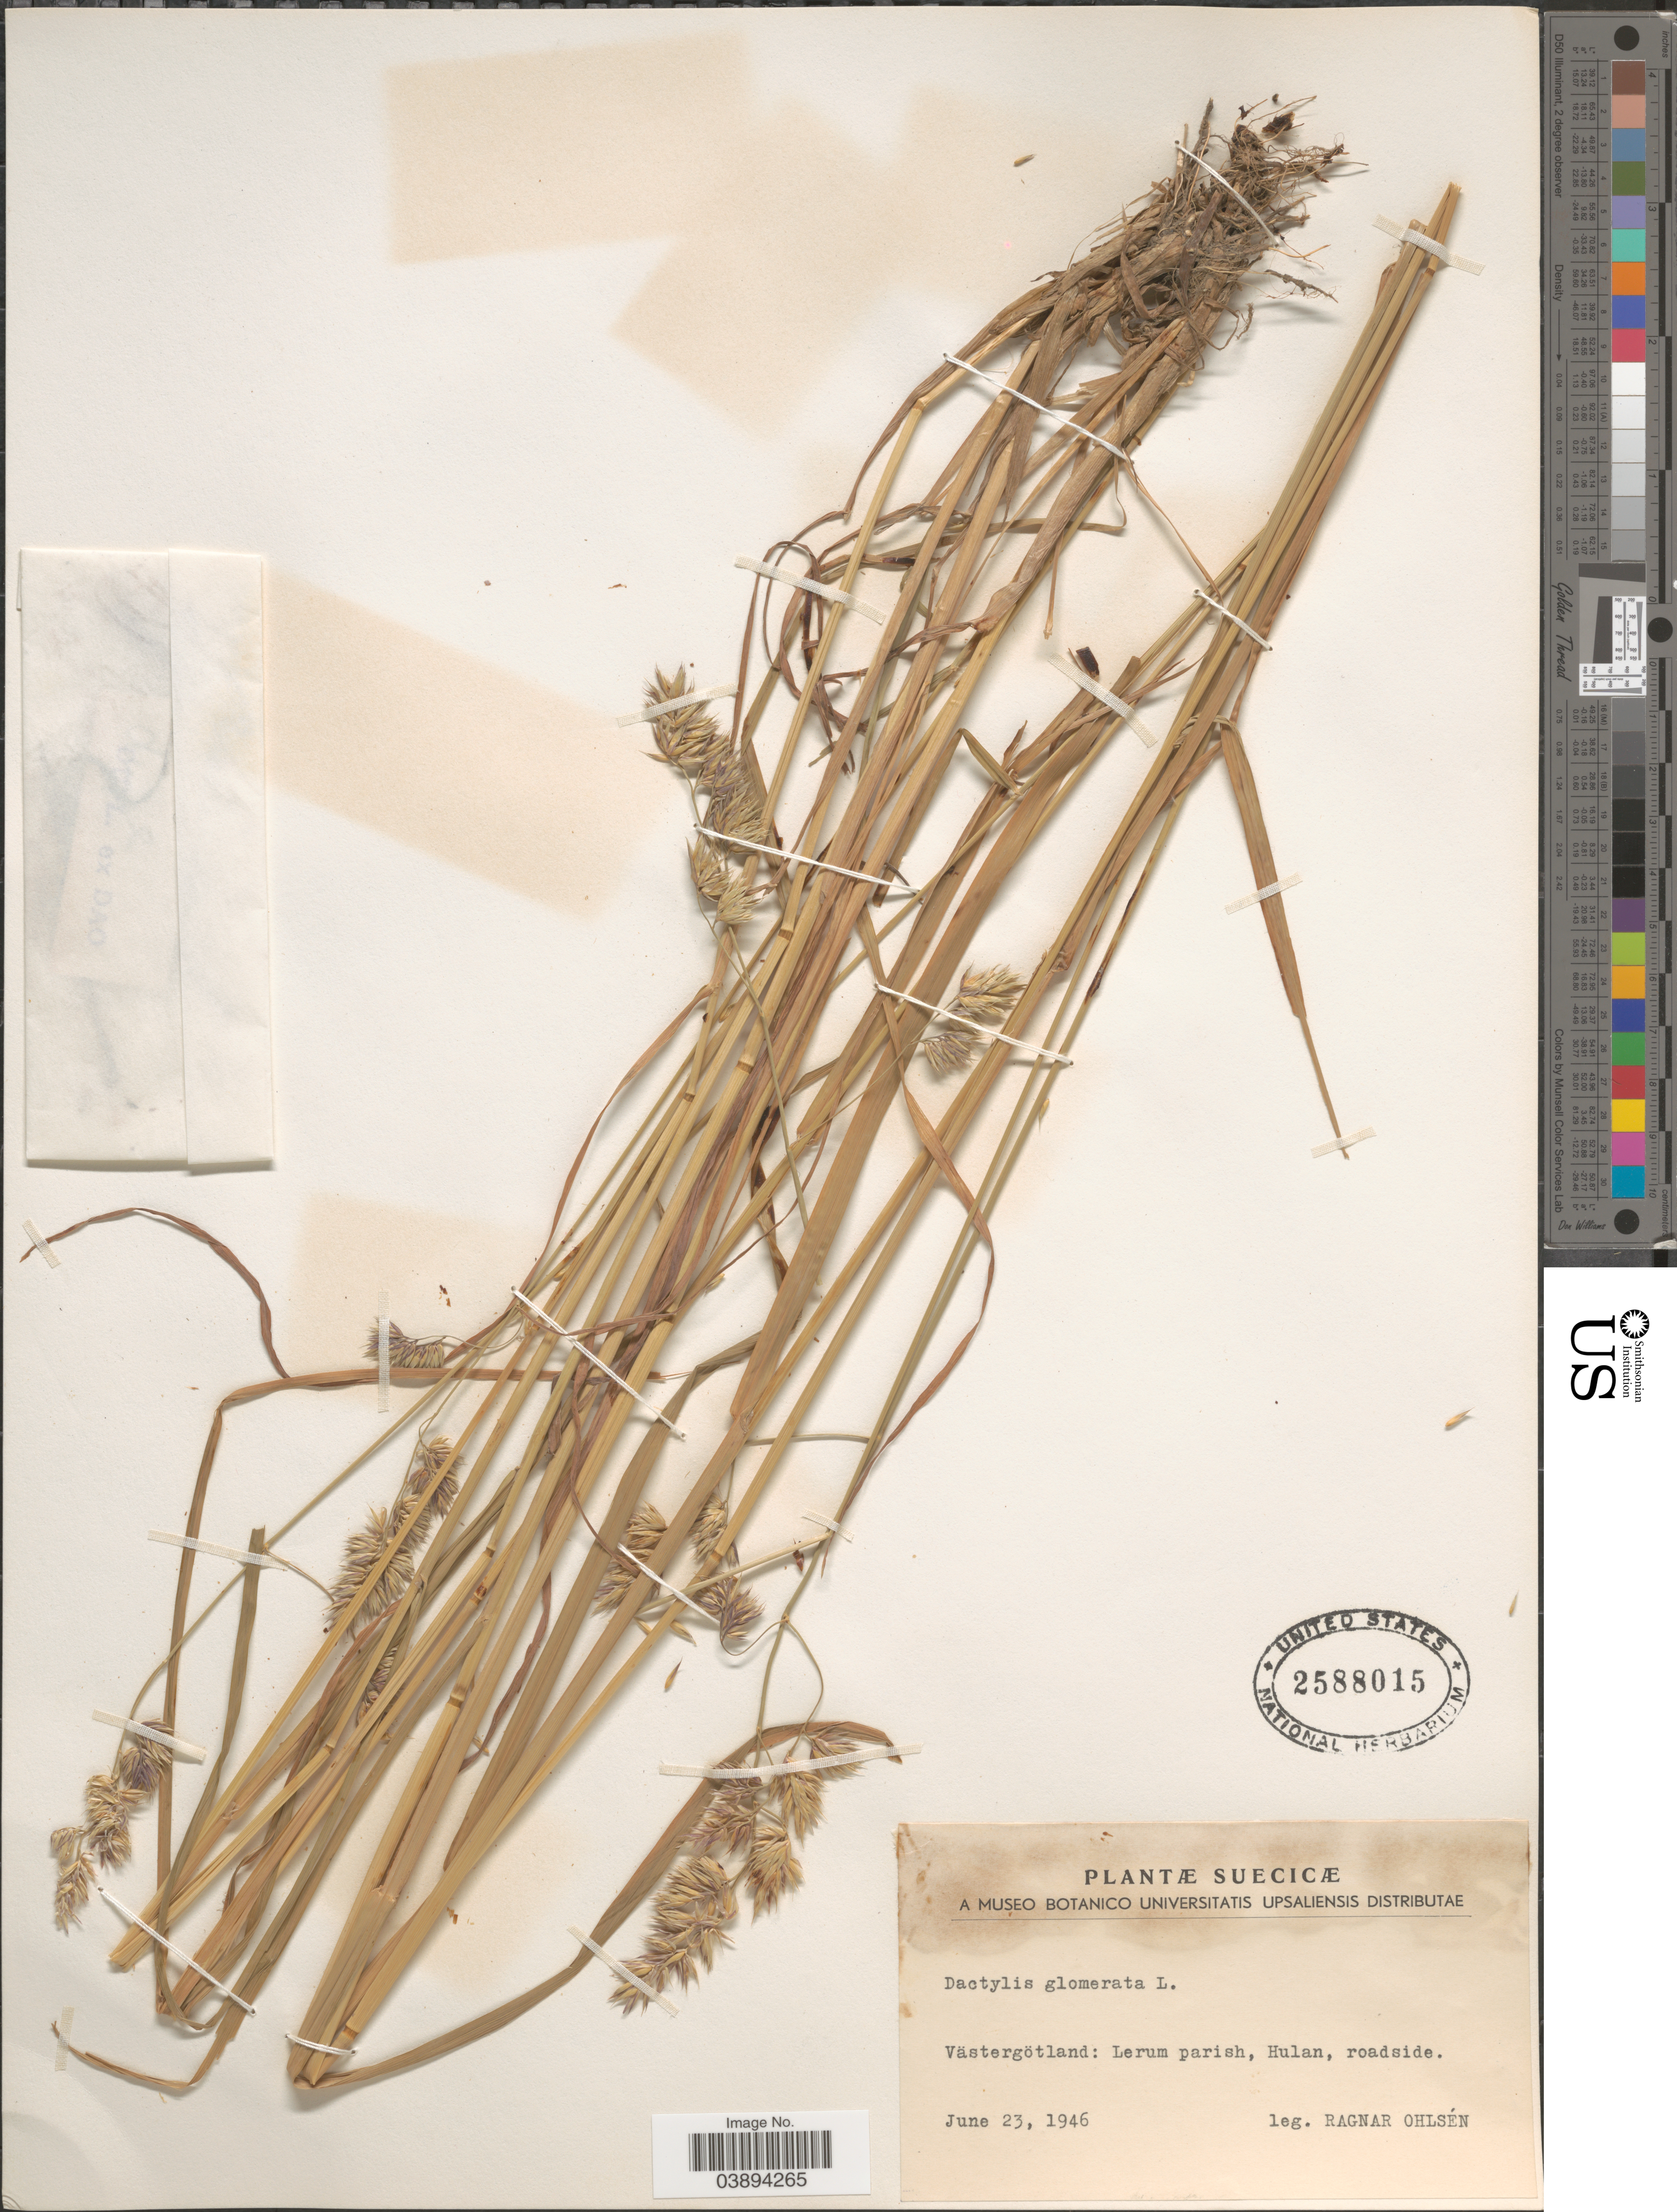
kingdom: Plantae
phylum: Tracheophyta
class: Liliopsida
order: Poales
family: Poaceae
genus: Dactylis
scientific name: Dactylis glomerata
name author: L.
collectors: R. Ohlsén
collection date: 1946-06-23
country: Sweden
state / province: Västra Götaland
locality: Suecicæ. Västergötland: Lerum parish, Hulan.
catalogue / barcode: US 2588015